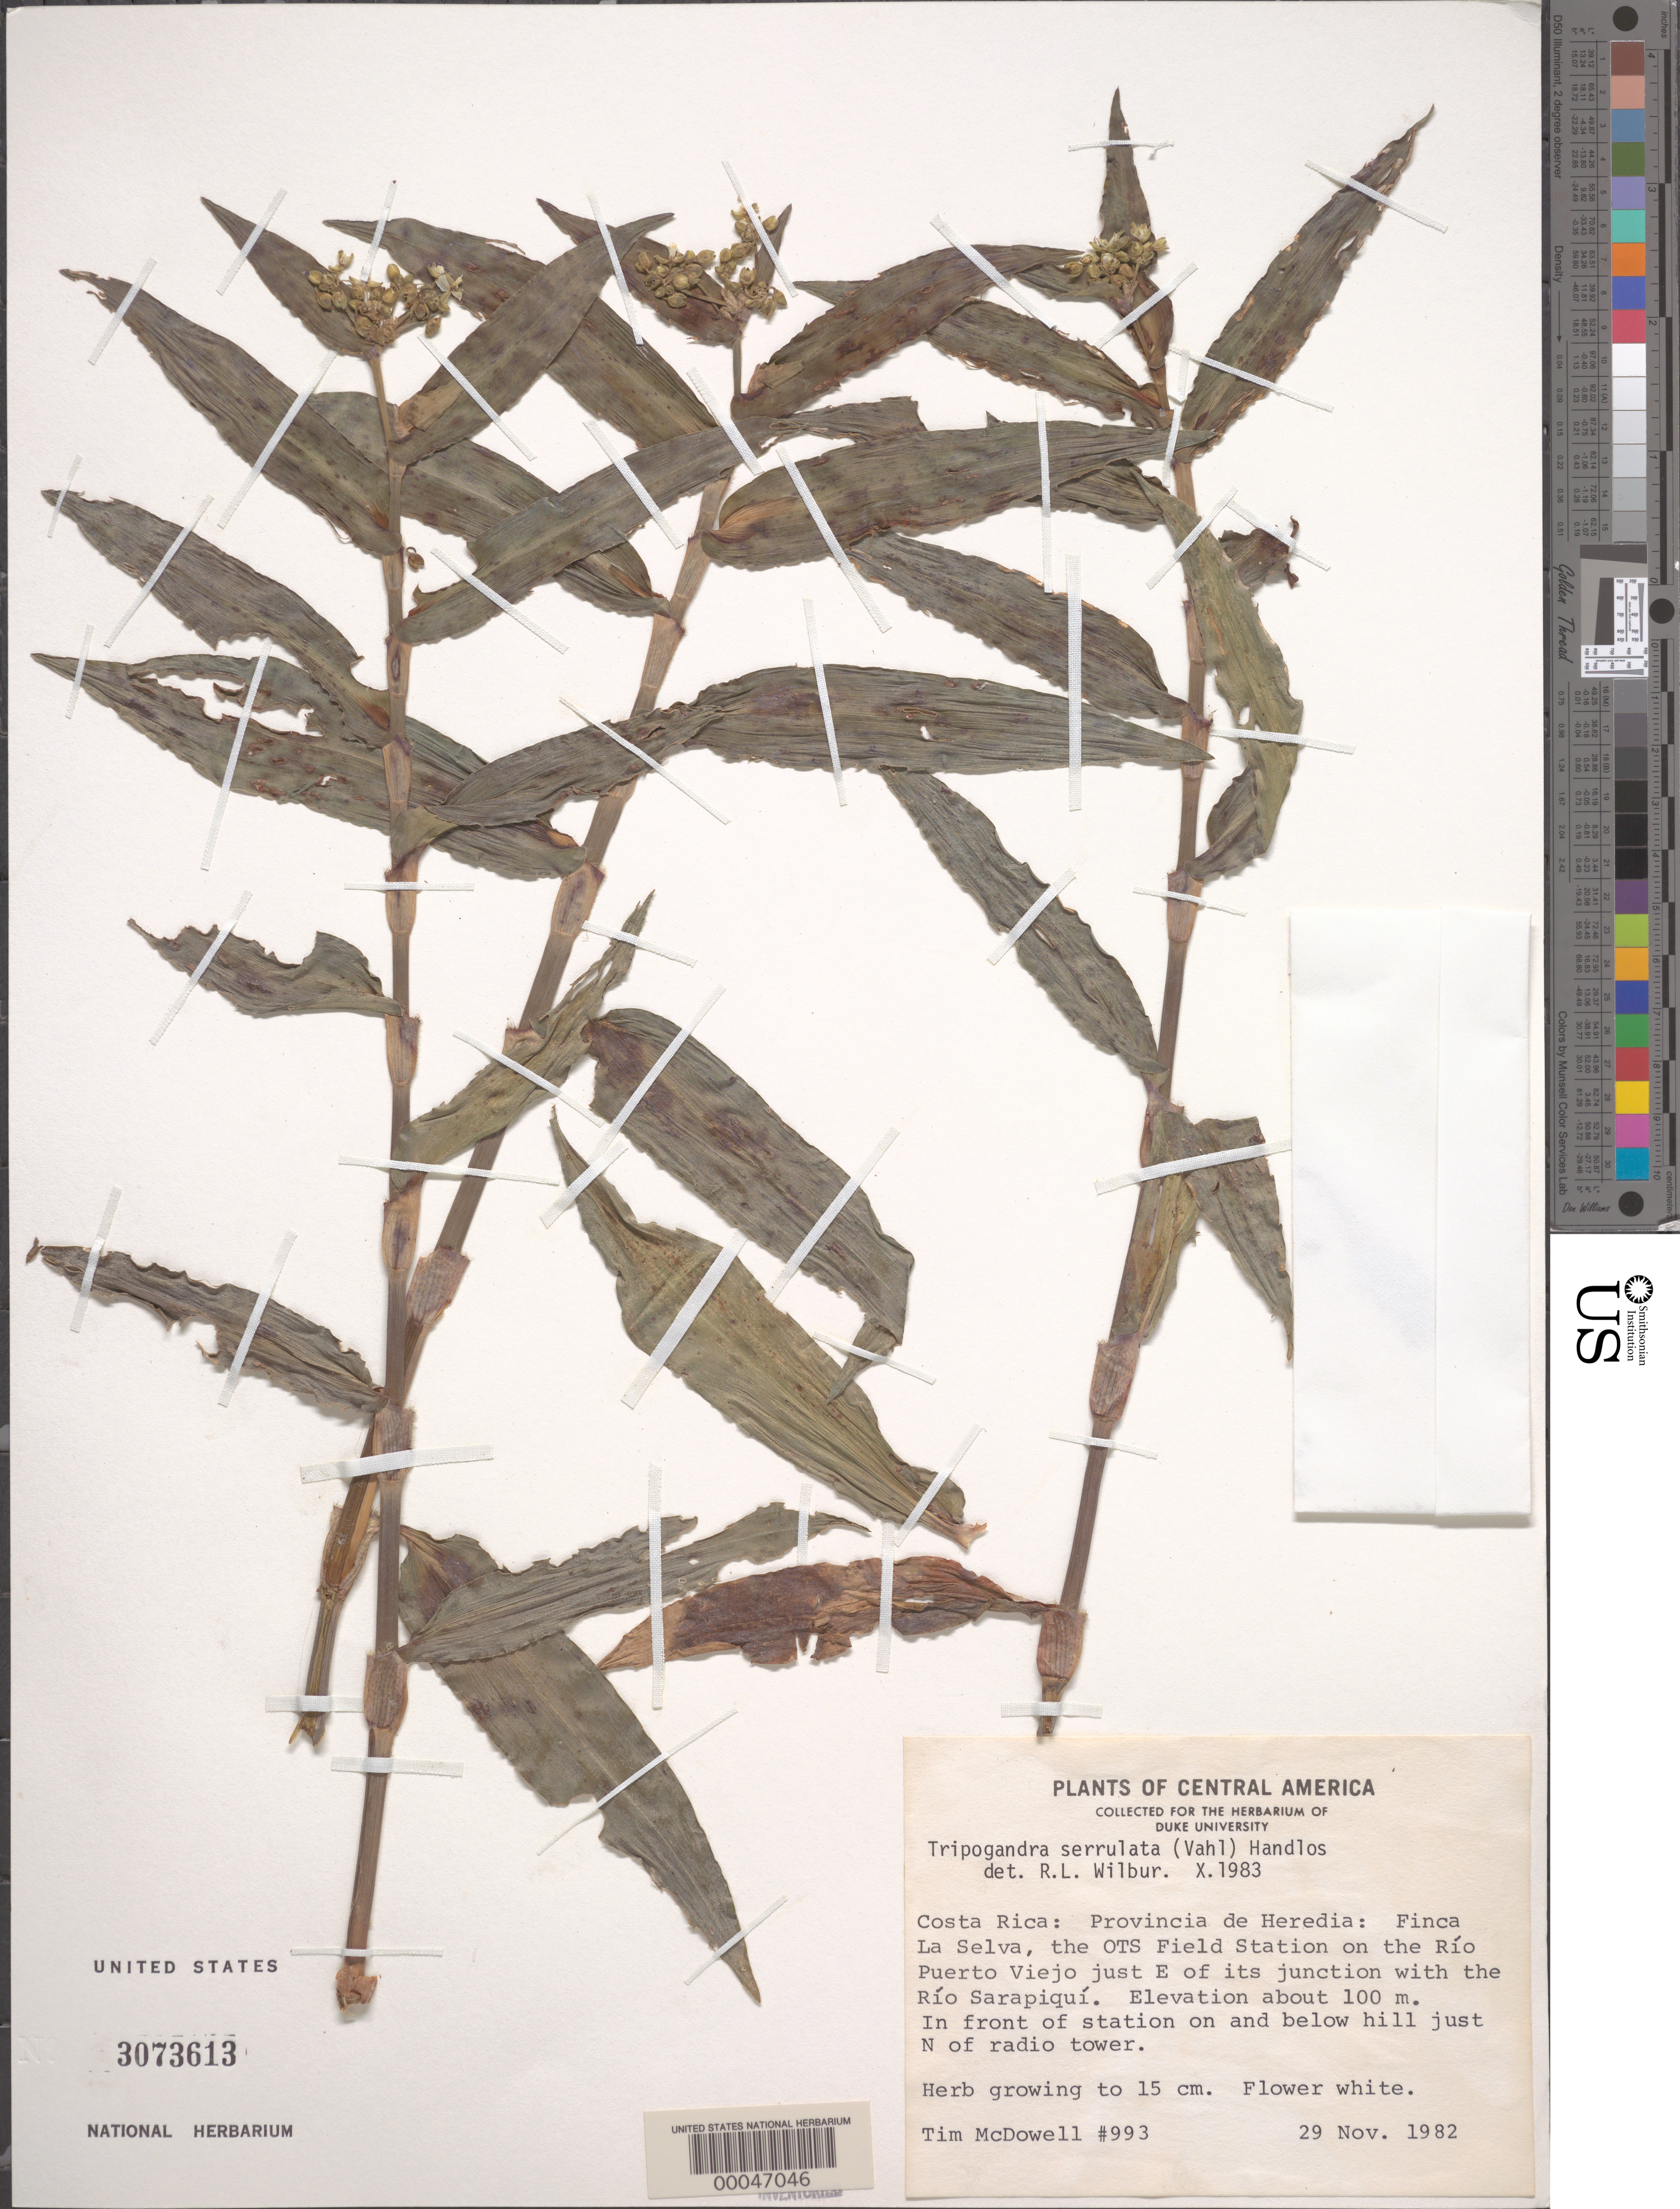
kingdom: Plantae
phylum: Tracheophyta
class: Liliopsida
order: Commelinales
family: Commelinaceae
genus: Tripogandra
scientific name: Tripogandra serrulata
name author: (Vahl) Handlos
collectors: T. Mcdowell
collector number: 993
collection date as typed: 29 Nov 1982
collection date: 1982-11-29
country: Costa Rica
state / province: Heredia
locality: Finca la selva, ots field station on rio puerto viejo just e of its junction with the rio Sarapiqui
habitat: Front of station on and below hill just n of radio tower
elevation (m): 100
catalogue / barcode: US 3073613